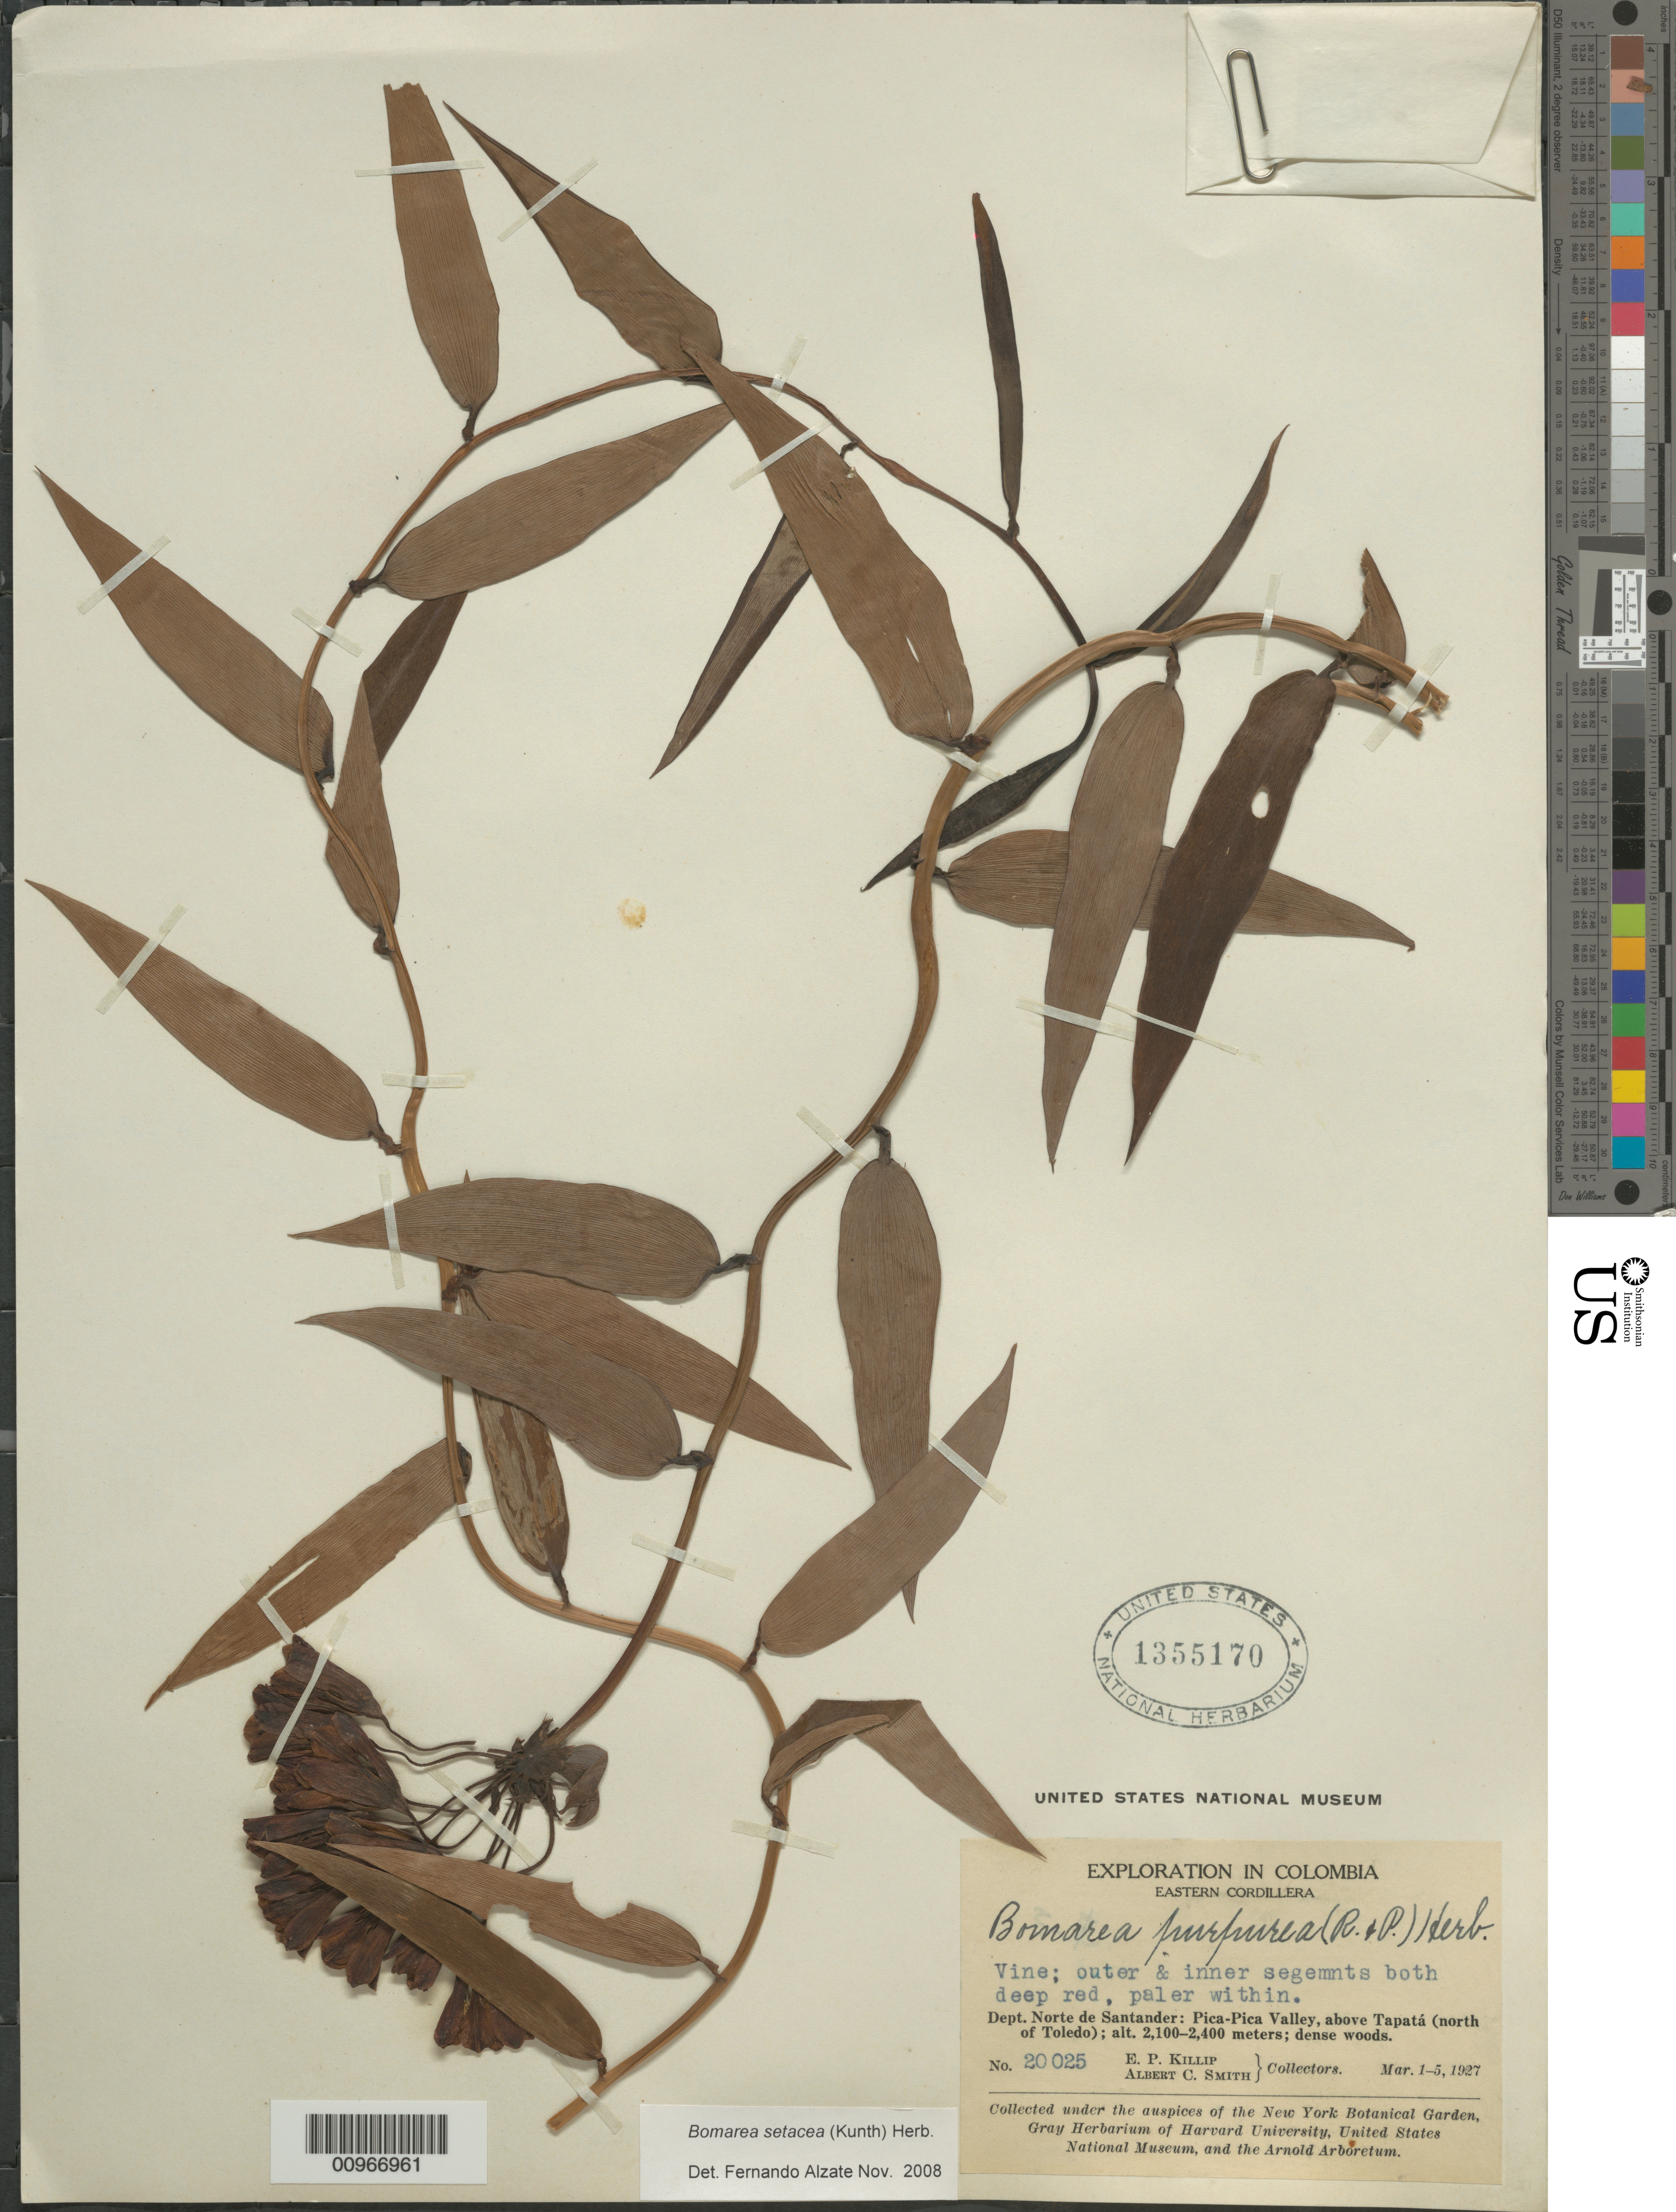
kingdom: Plantae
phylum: Tracheophyta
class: Liliopsida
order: Liliales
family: Alstroemeriaceae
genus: Bomarea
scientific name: Bomarea setacea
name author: (Ruiz & Pav.) Herb.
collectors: E. P. Killip & A. C. Smith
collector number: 20025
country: Colombia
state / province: Norte de Santander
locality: Pica-Pica Valley above Tapata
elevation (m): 2100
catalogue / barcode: US 1355170